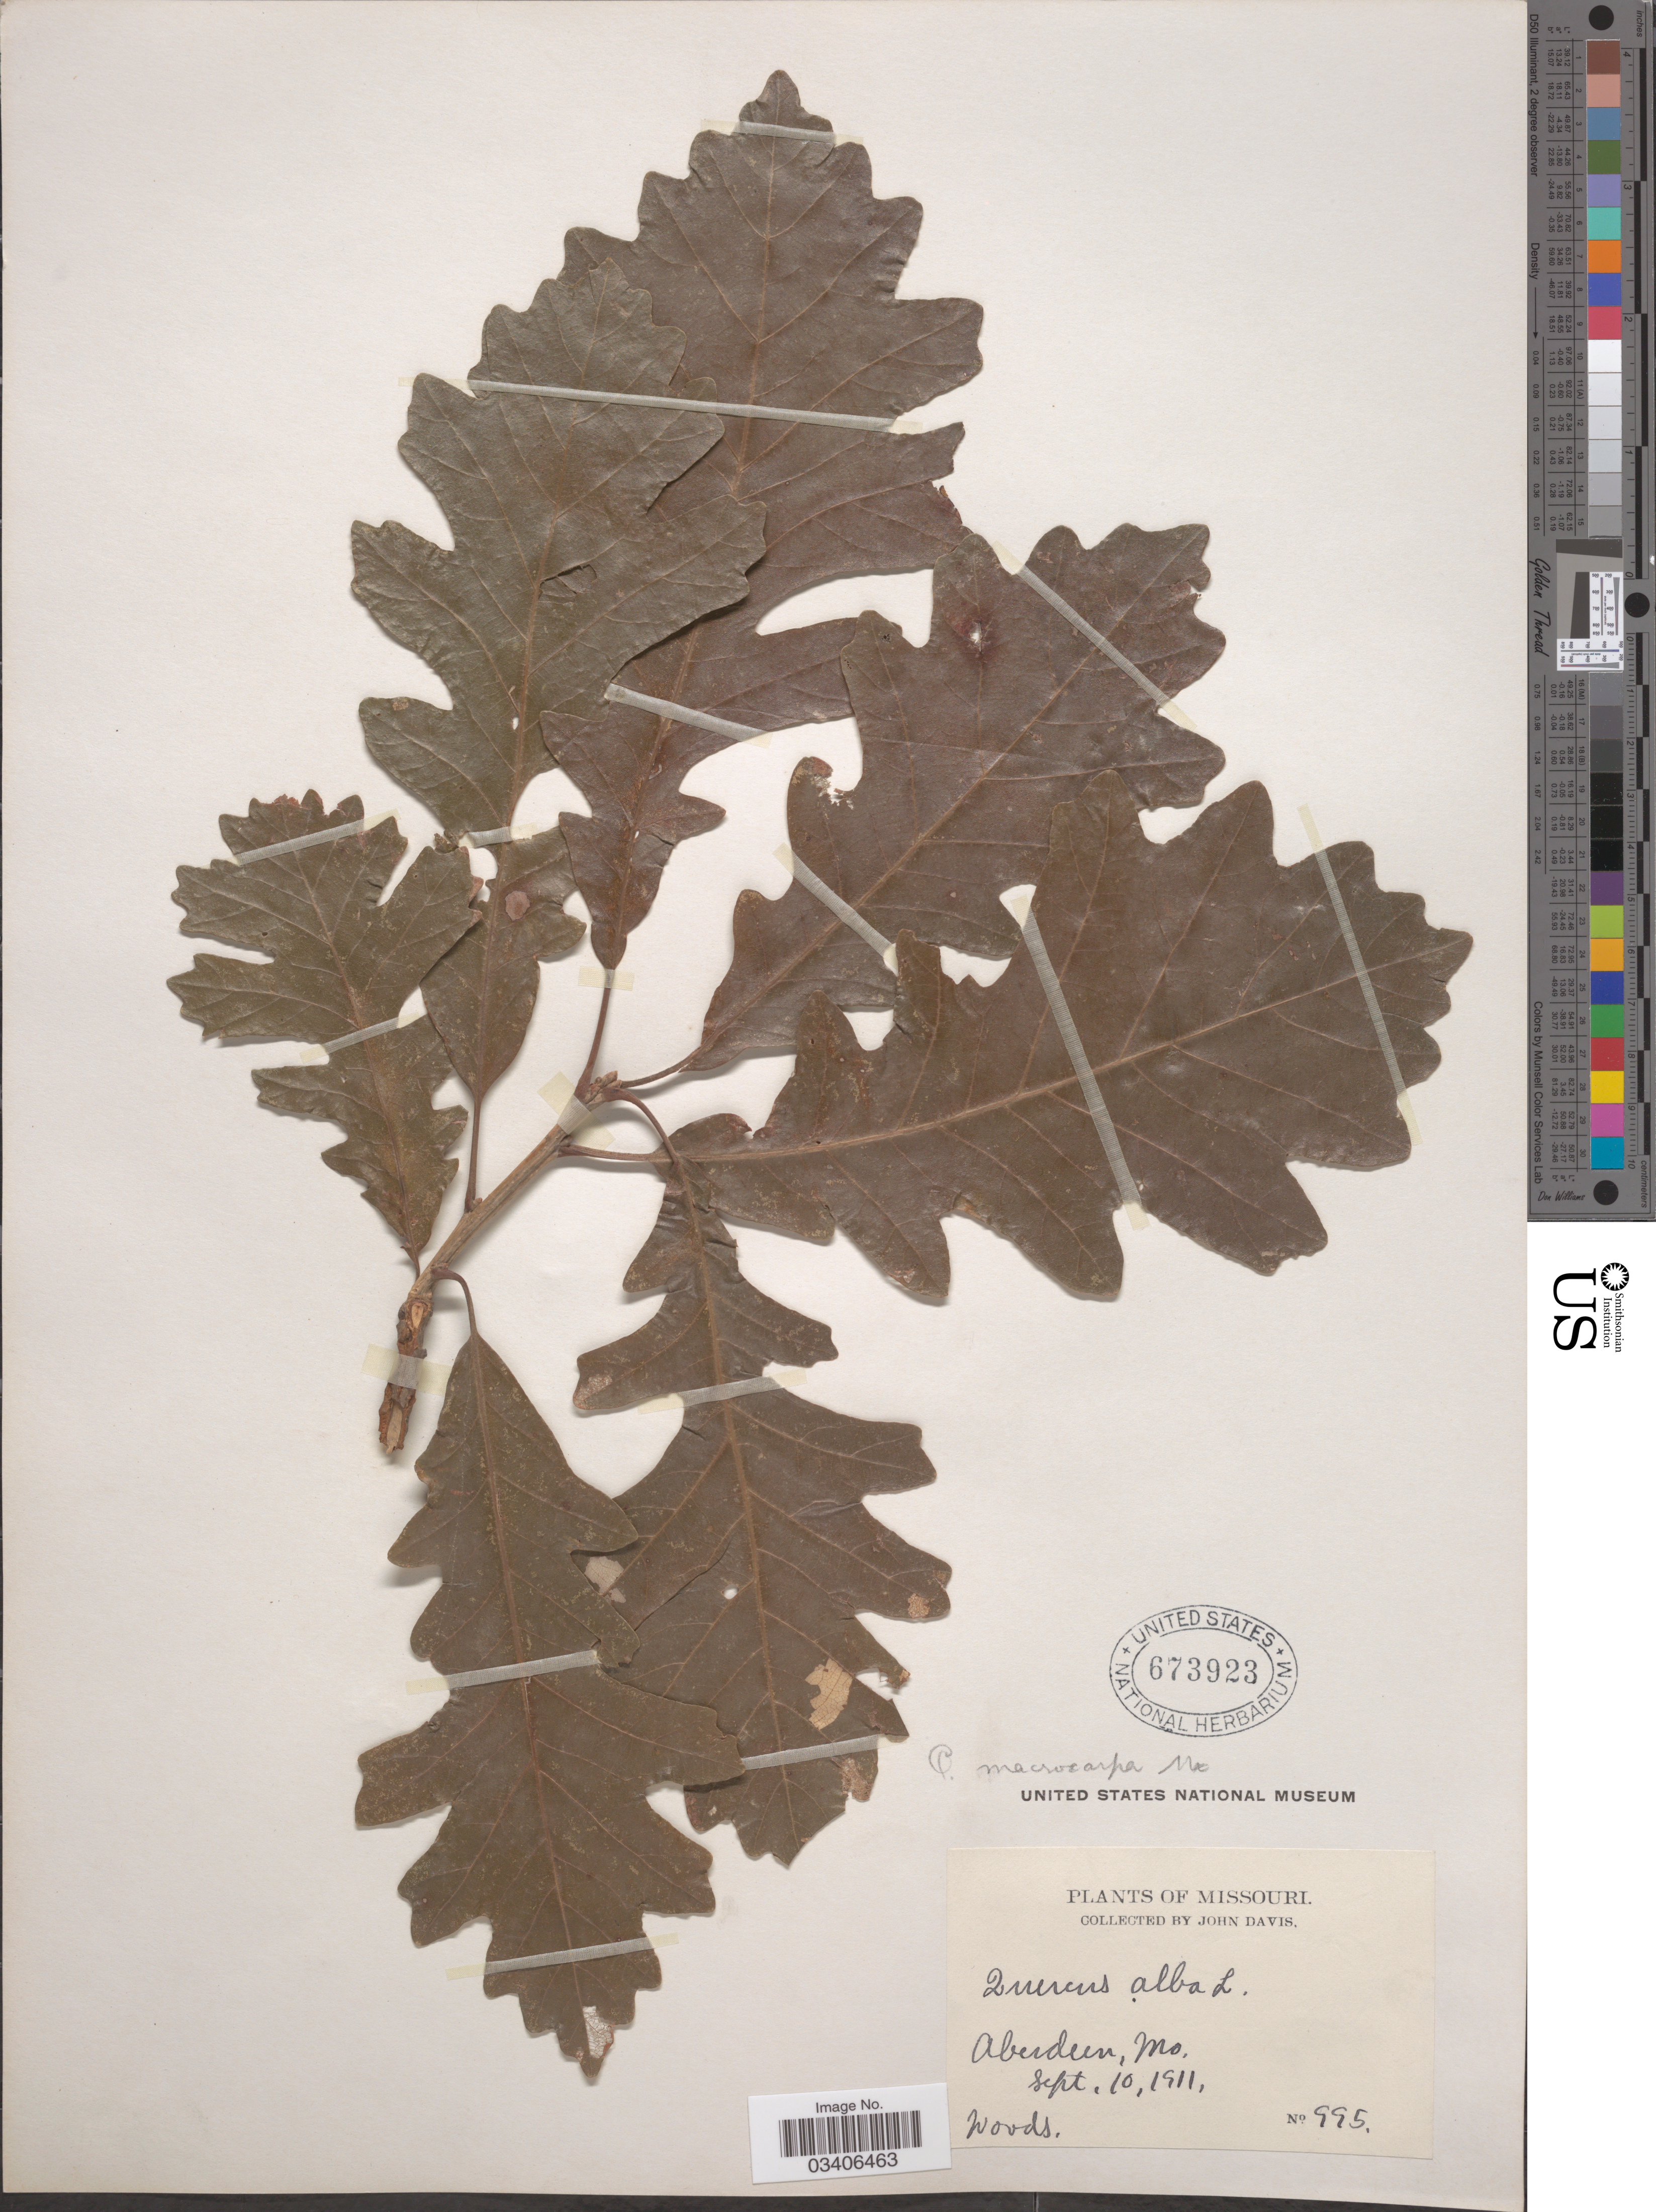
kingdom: Plantae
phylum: Tracheophyta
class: Magnoliopsida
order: Fagales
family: Fagaceae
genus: Quercus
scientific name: Quercus macrocarpa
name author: Michx.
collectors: J. Davis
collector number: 995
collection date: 1911-09-10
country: United States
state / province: Missouri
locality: Aberdeen.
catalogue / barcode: US 673923